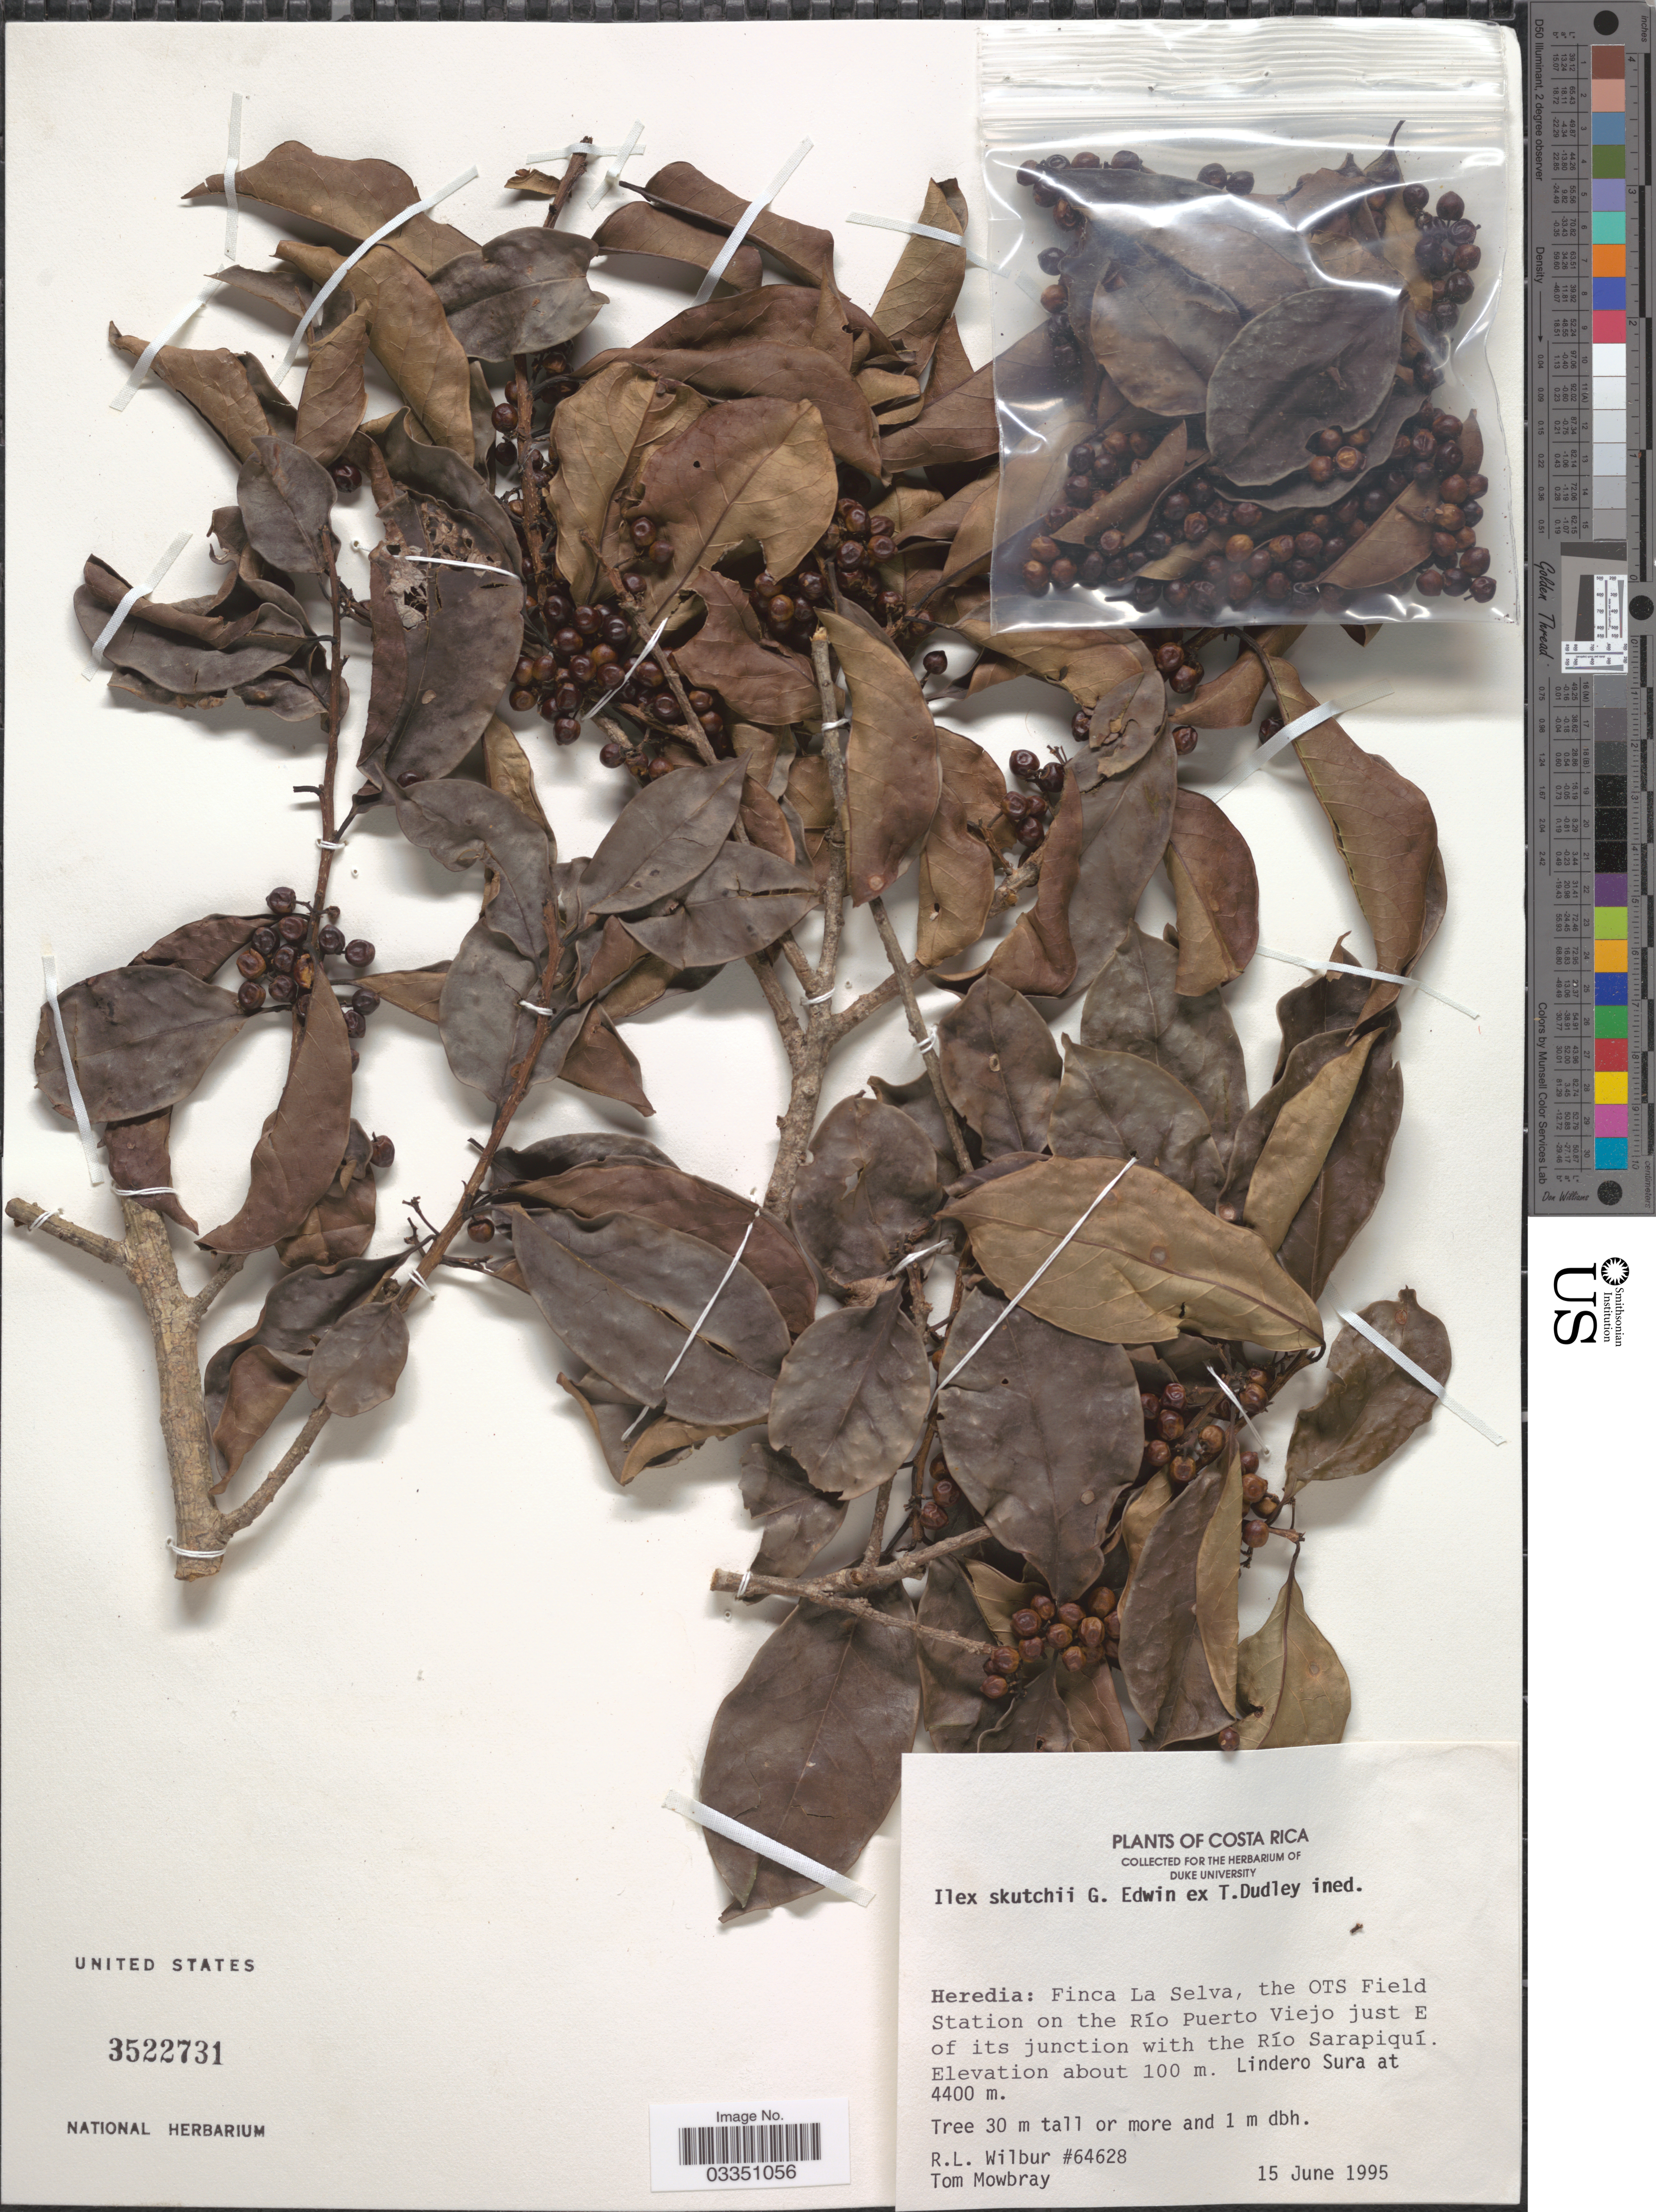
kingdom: Plantae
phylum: Tracheophyta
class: Magnoliopsida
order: Aquifoliales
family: Aquifoliaceae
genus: Ilex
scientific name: Ilex skutchii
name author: Edwin ex T.R. Dudley & W.J. Hahn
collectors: R. L. Wilbur & T. Mowbray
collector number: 64628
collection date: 1995-06-15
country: Costa Rica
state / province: Heredia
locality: Finca La Selva, the OTS Field Station on the Río Puerto Viejo just E of its junction with the Río Sarapiquí. Lindero Sura at 4400 m.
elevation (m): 100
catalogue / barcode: US 3522731